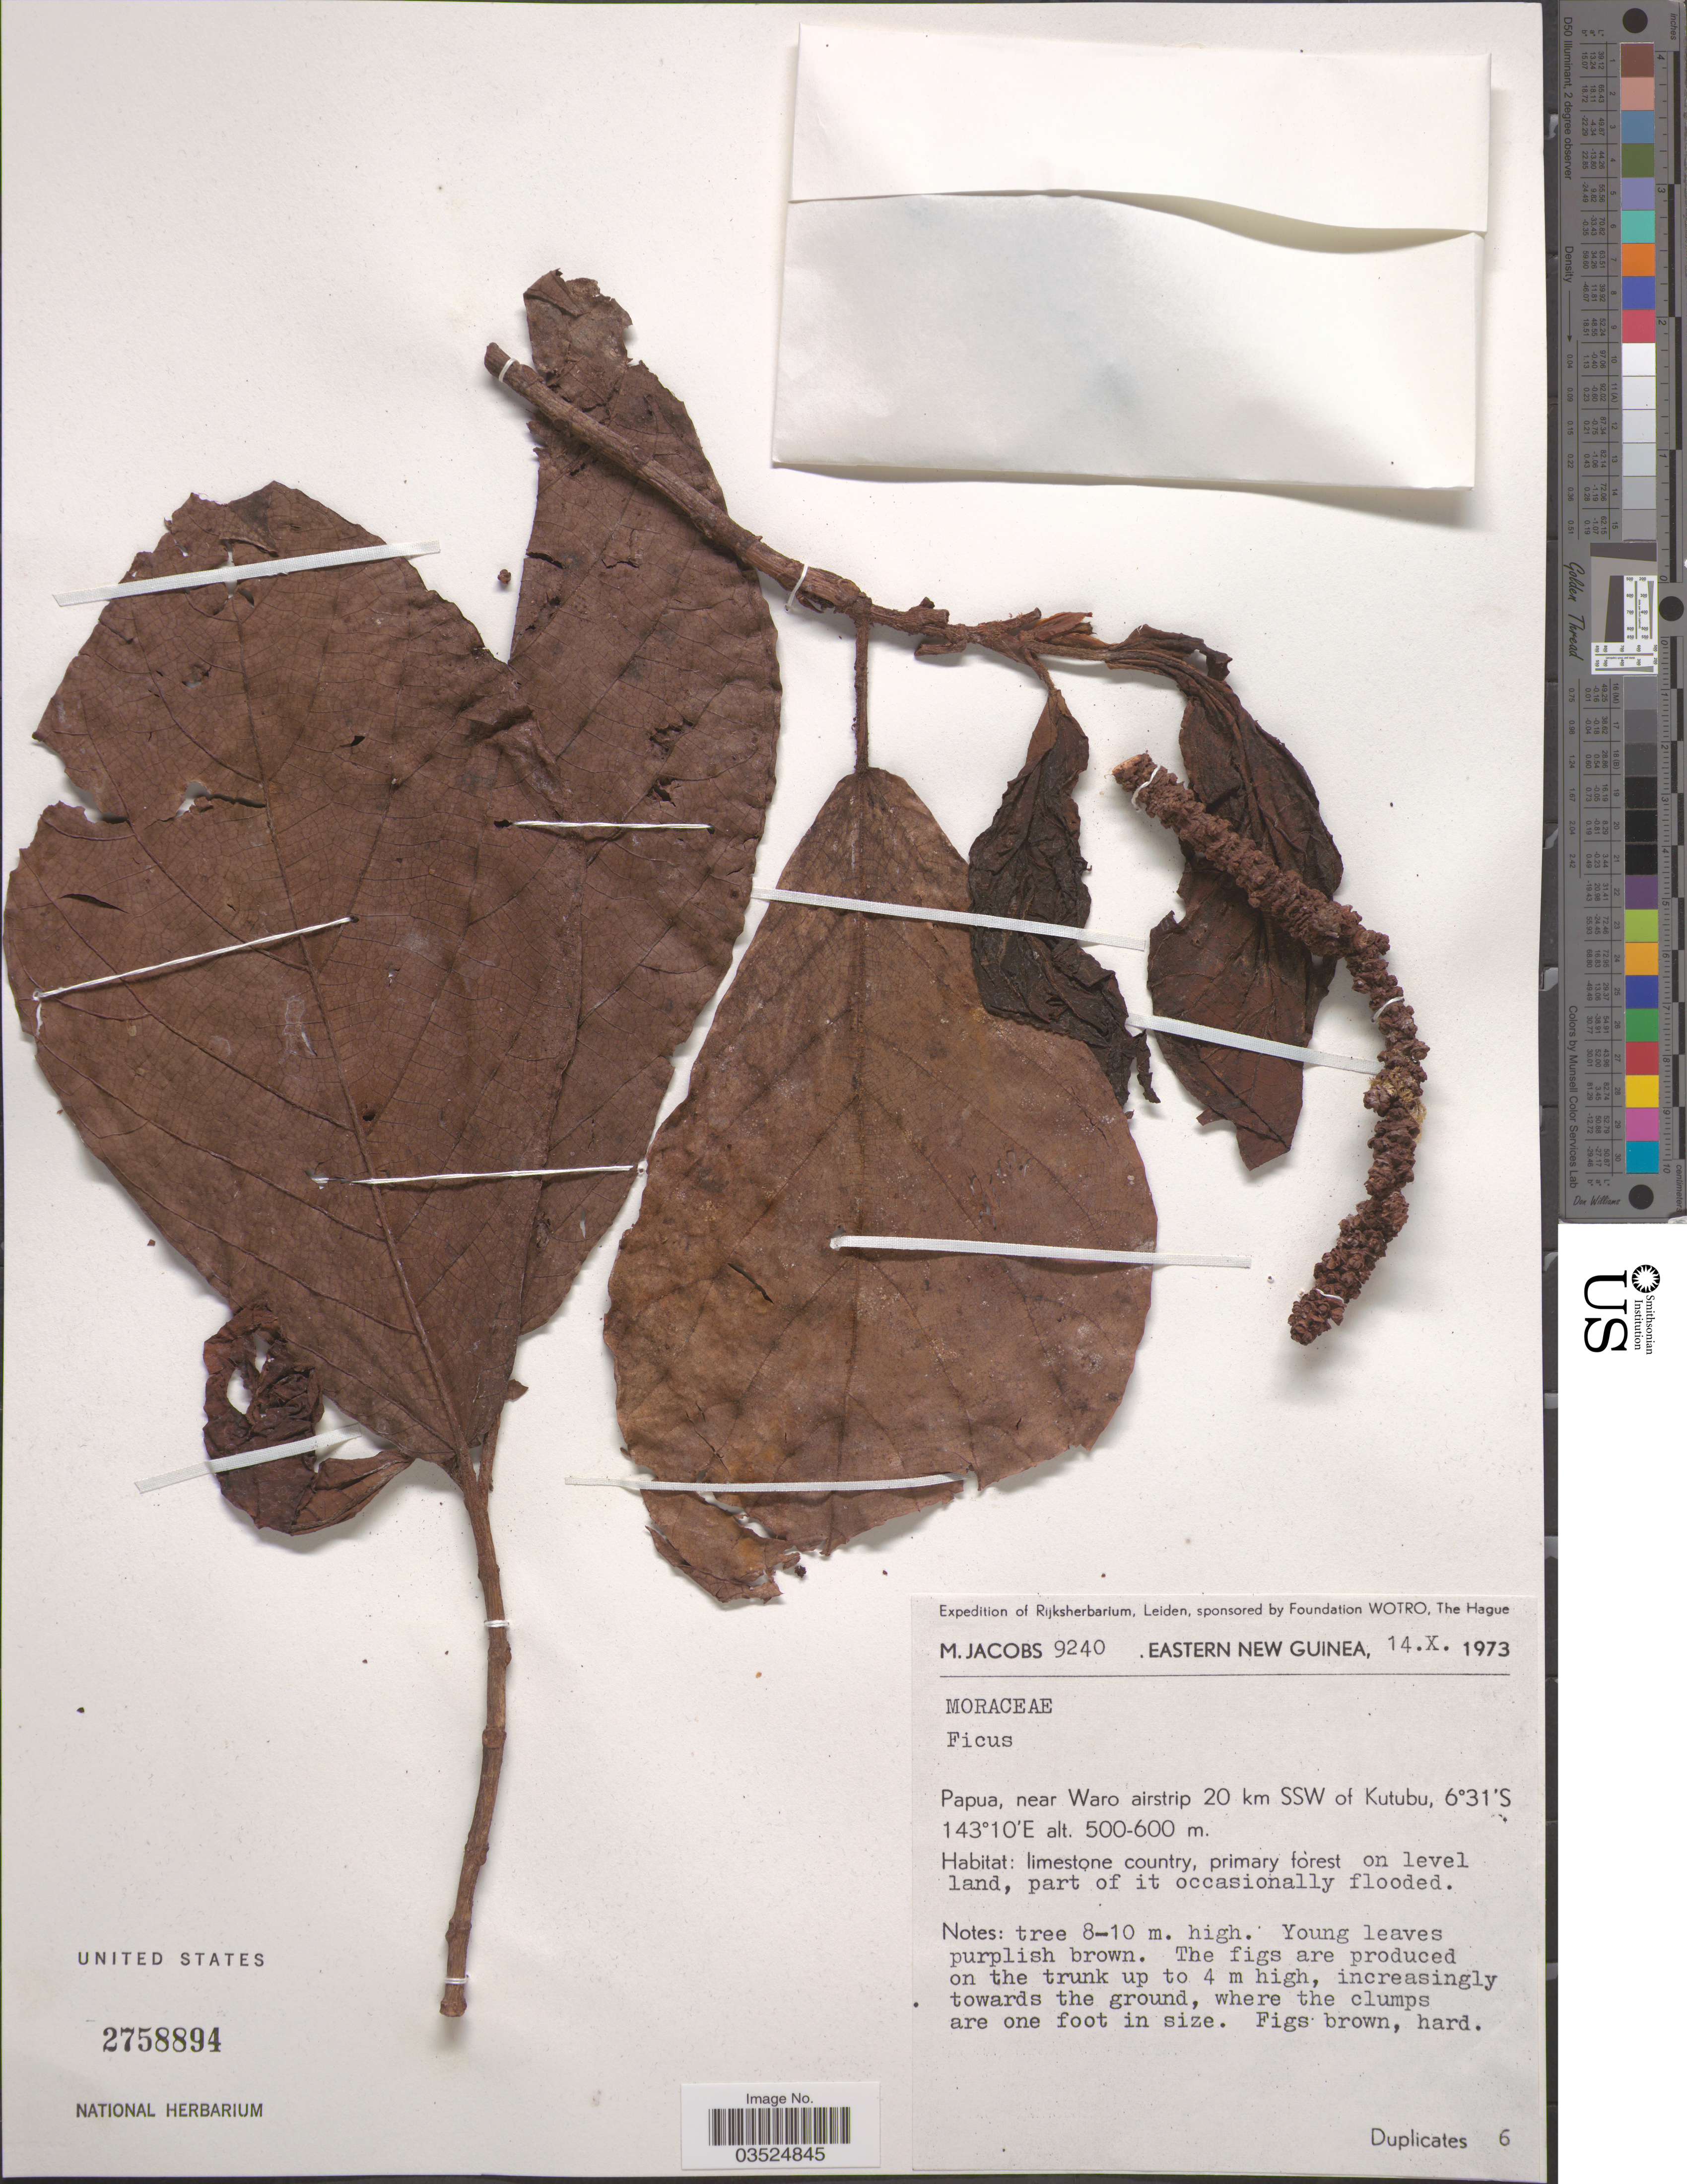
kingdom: Plantae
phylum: Tracheophyta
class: Magnoliopsida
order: Rosales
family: Moraceae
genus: Ficus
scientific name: Ficus sp.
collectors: M. Jacobs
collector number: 9240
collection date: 1973-10-14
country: Papua New Guinea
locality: Eastern New Guinea. Papua, near Waro airstrip 20 km SSW of Kutubu.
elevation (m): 500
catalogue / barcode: US 2758894